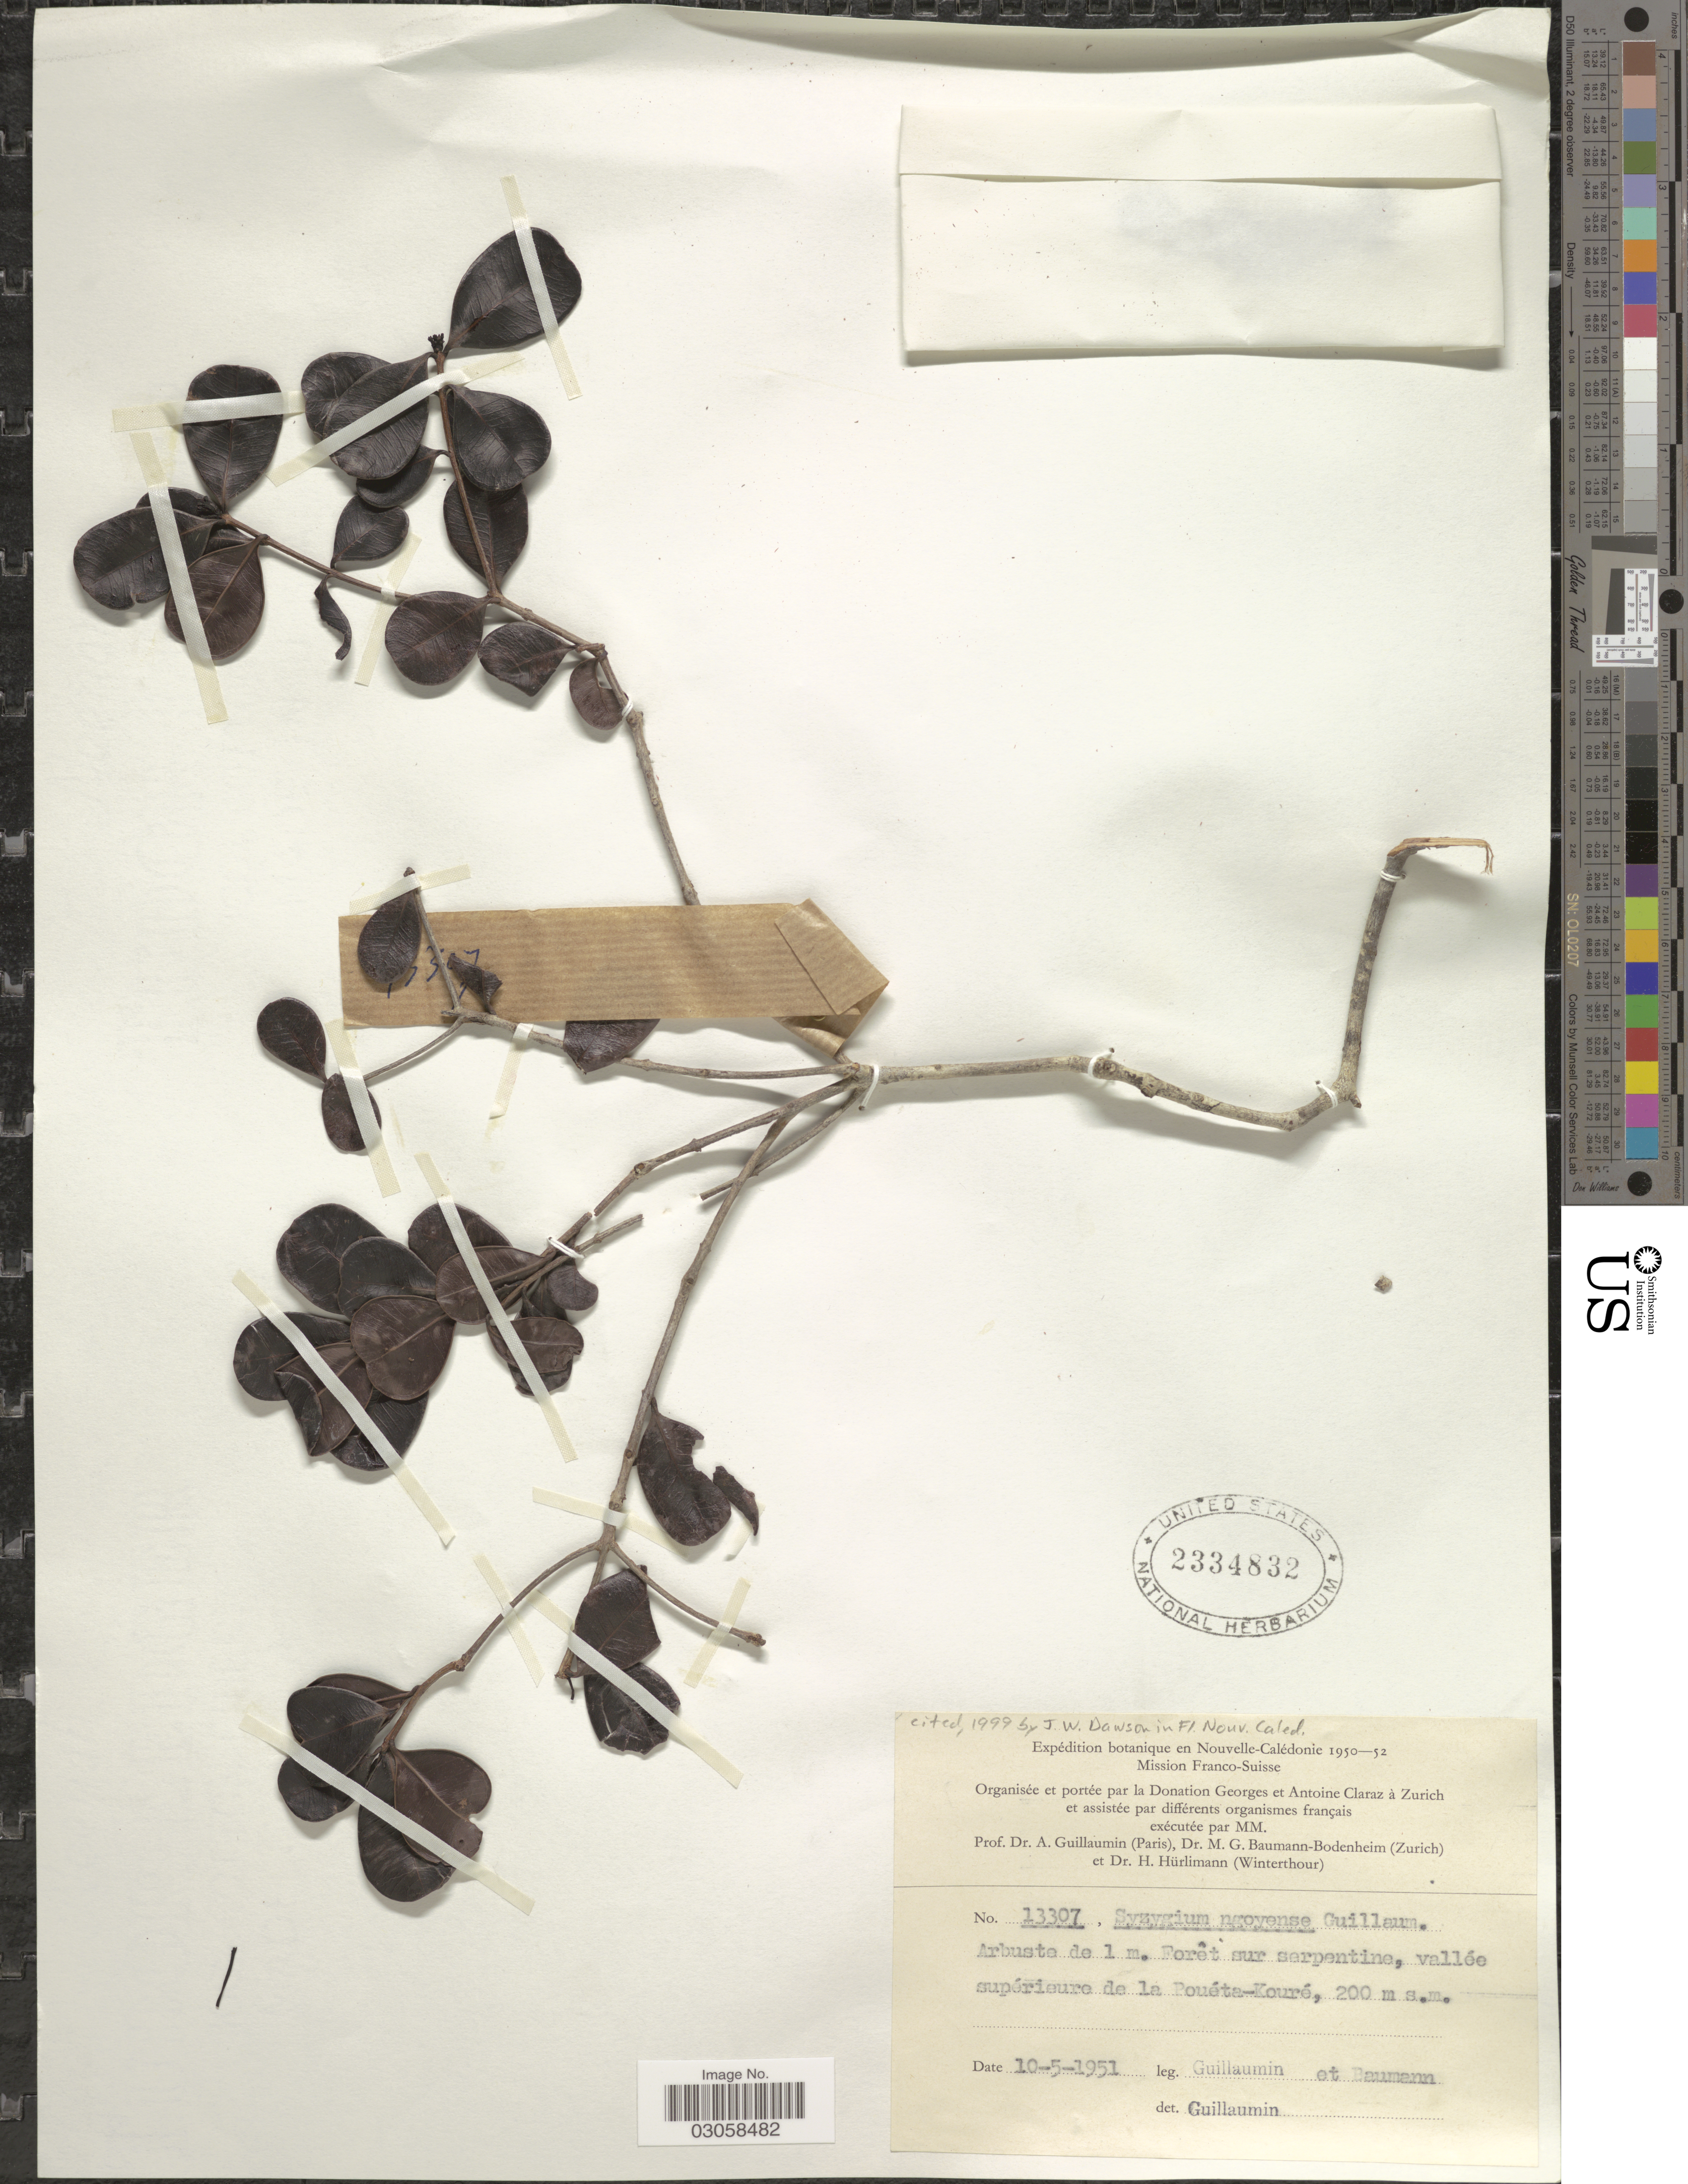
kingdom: Plantae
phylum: Tracheophyta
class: Magnoliopsida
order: Myrtales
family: Myrtaceae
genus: Syzygium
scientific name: Syzygium ngoyense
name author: (Schltr.) Guillaumin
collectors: A. Guillaumin & M. G. Baumann-Bodenheim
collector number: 13307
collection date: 1951-05-10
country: New Caledonia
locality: Nouvelle-Calédonie. Forêt sur serpentine, vallée supérieure de la Pouéta-Kouré.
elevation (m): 200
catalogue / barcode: US 2334832